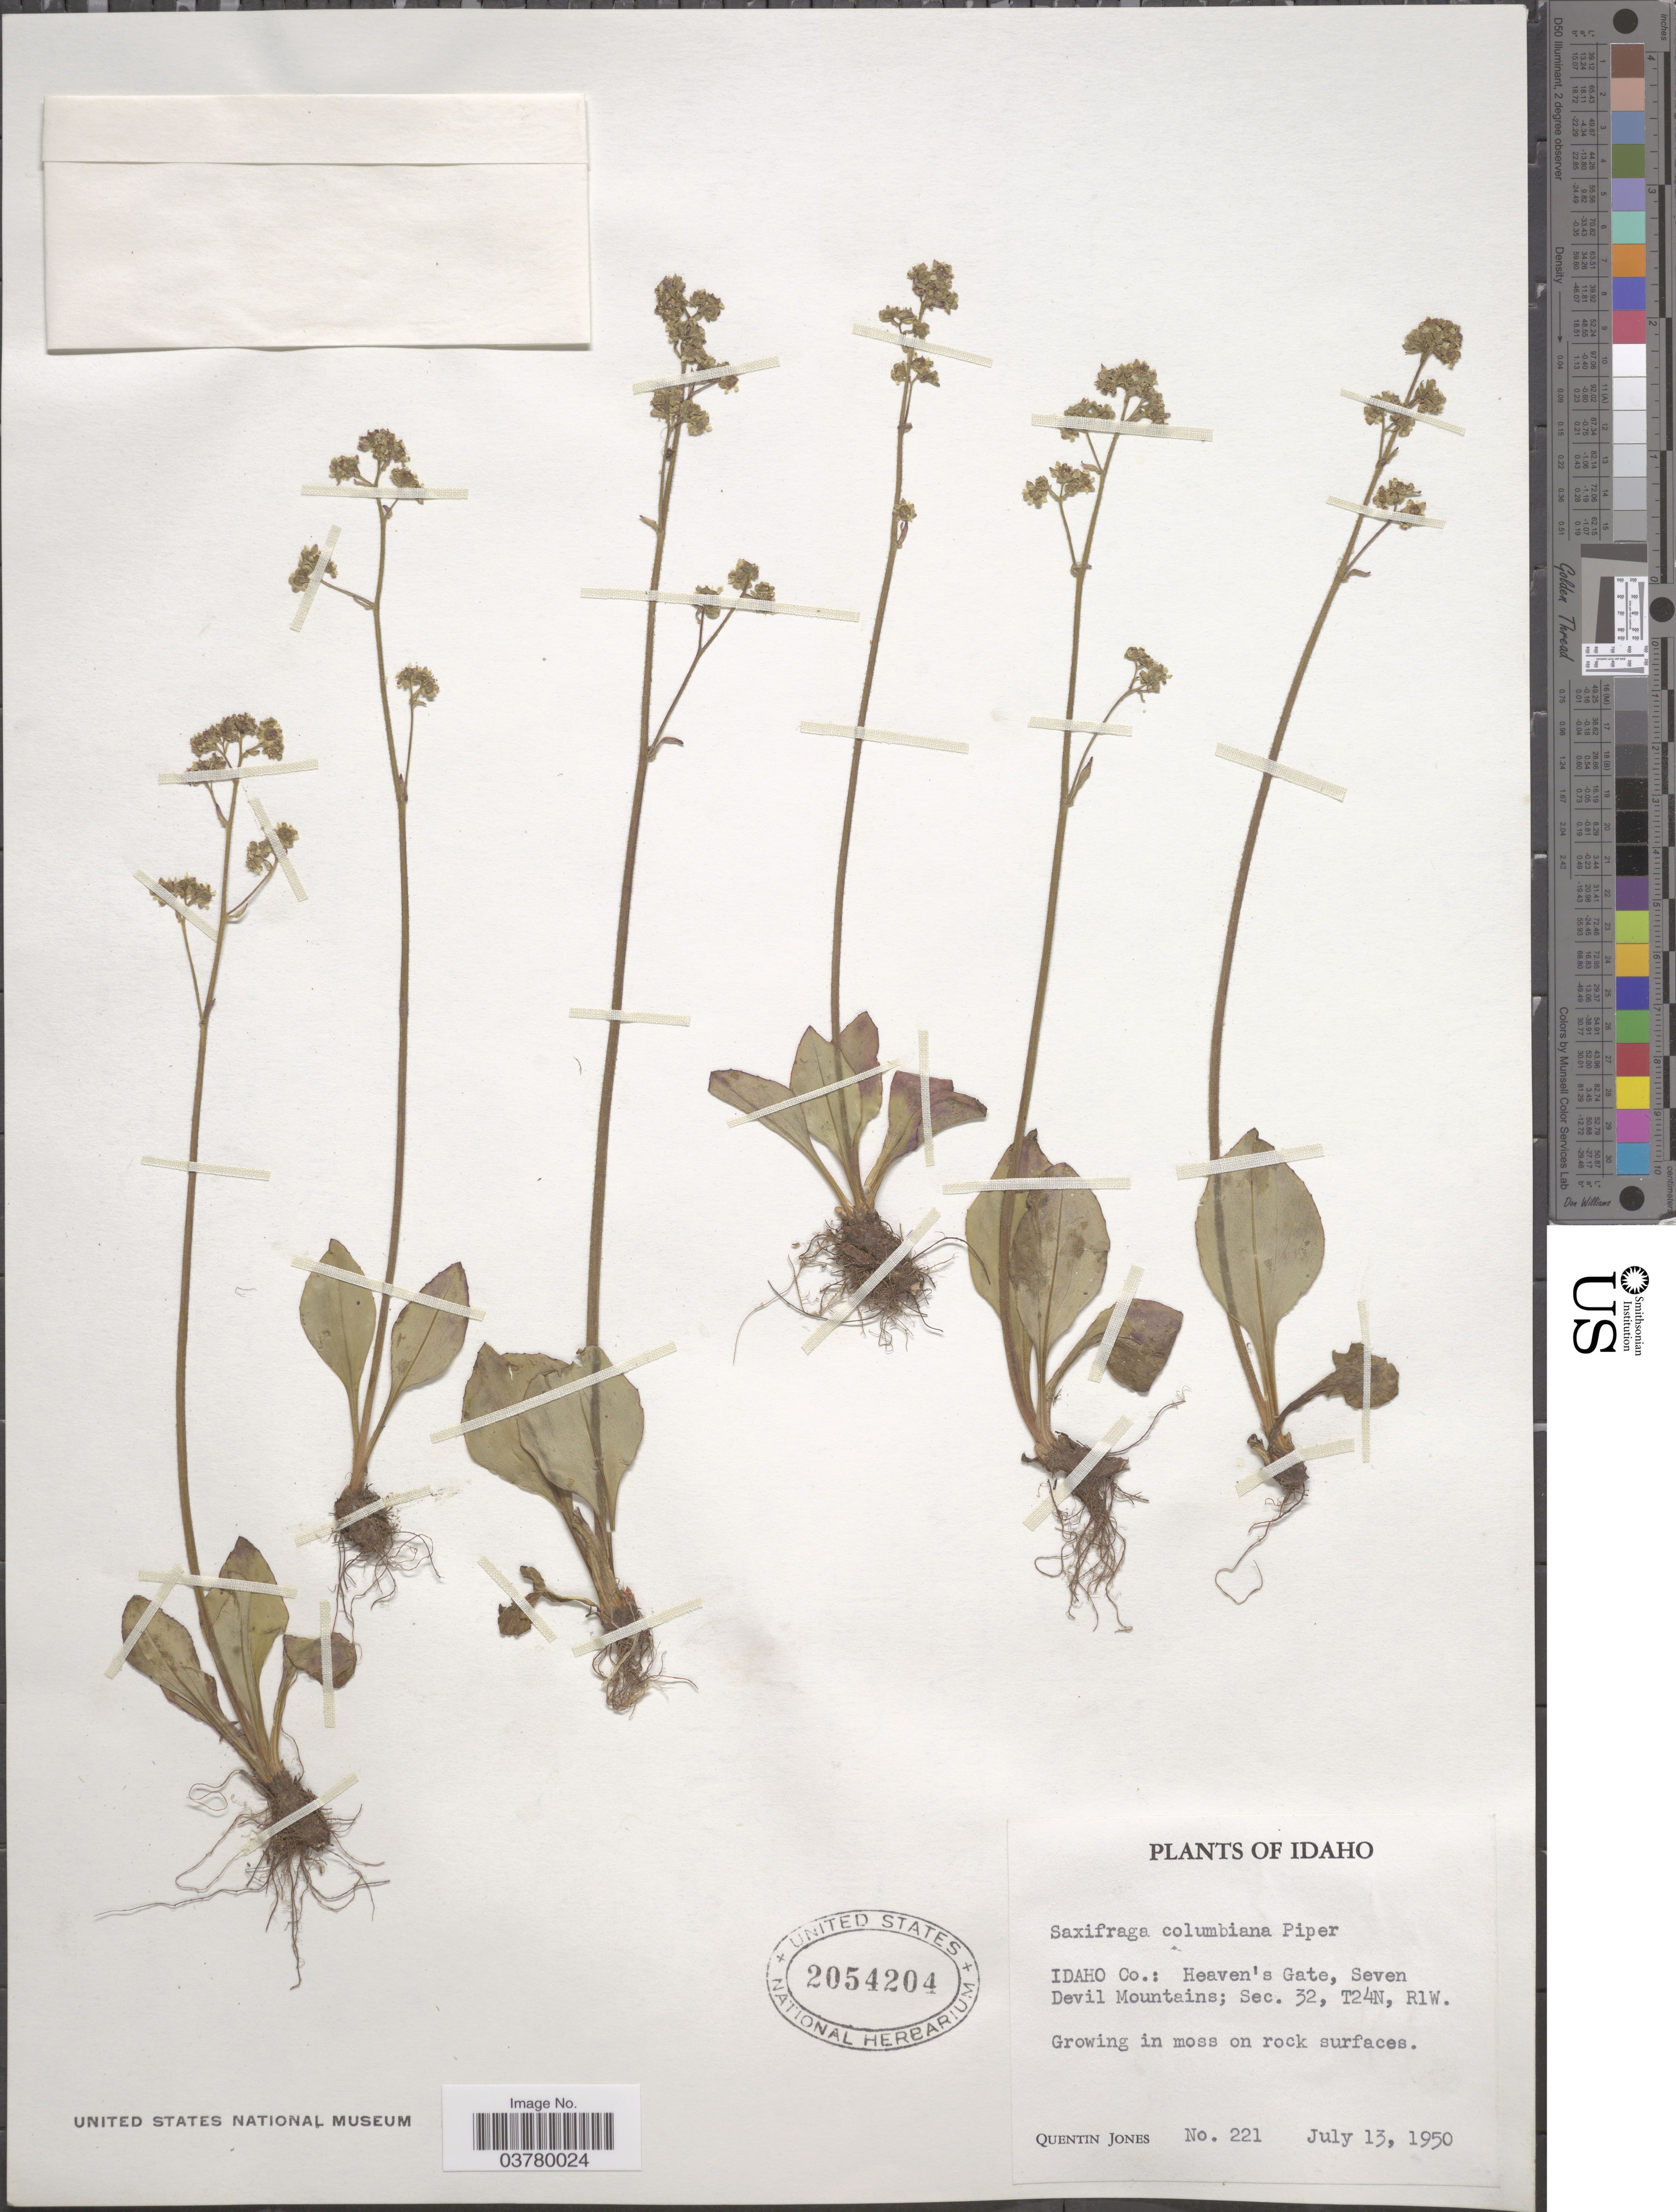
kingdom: Plantae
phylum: Tracheophyta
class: Magnoliopsida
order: Saxifragales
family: Saxifragaceae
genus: Micranthes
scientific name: Micranthes nidifica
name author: (Greene) Small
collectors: Q. Jones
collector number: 221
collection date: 1950-07-13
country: United States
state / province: Idaho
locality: Idaho Co.: Heaven's Gate, Seven Devil Mountains; Sec. 32, T24N, R1W.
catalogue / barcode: US 2054204